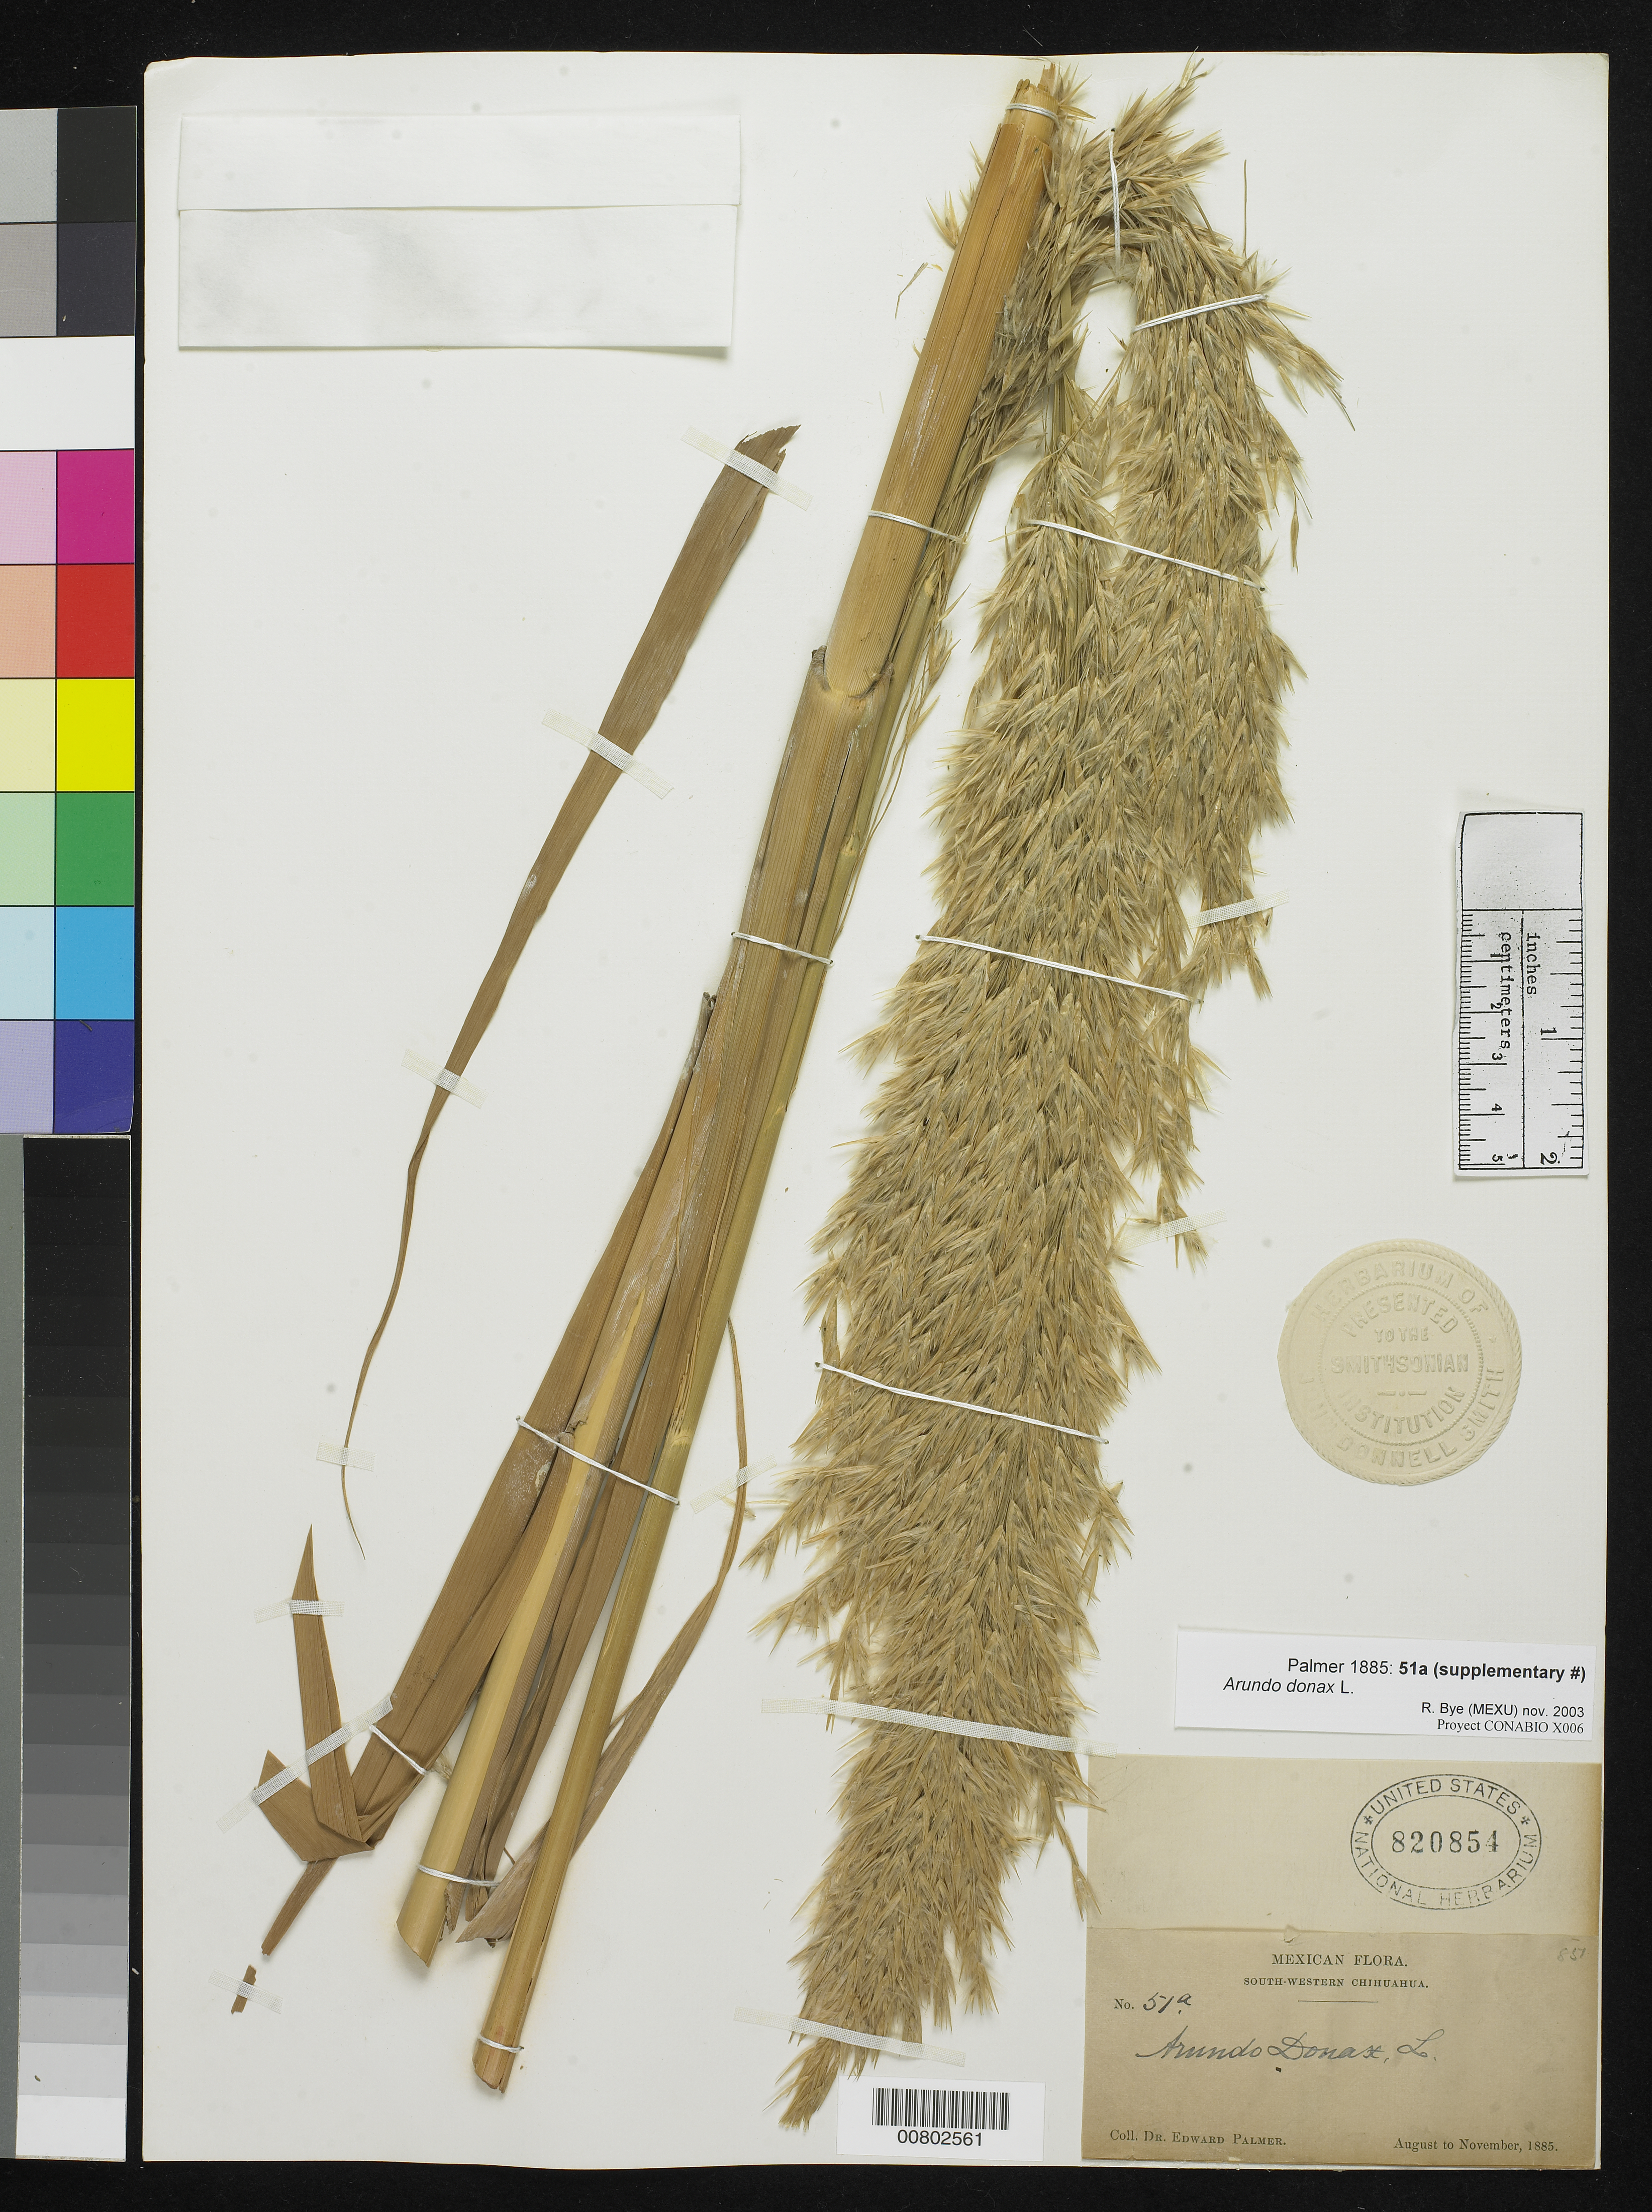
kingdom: Plantae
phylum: Tracheophyta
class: Liliopsida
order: Poales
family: Poaceae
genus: Arundo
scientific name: Arundo donax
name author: L.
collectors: E. Palmer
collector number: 51a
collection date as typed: Aug 1885 to -- Nov 1885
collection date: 1885-08/1885-11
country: Mexico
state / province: Chihuahua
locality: SW Chihuahua.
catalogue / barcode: US 820854